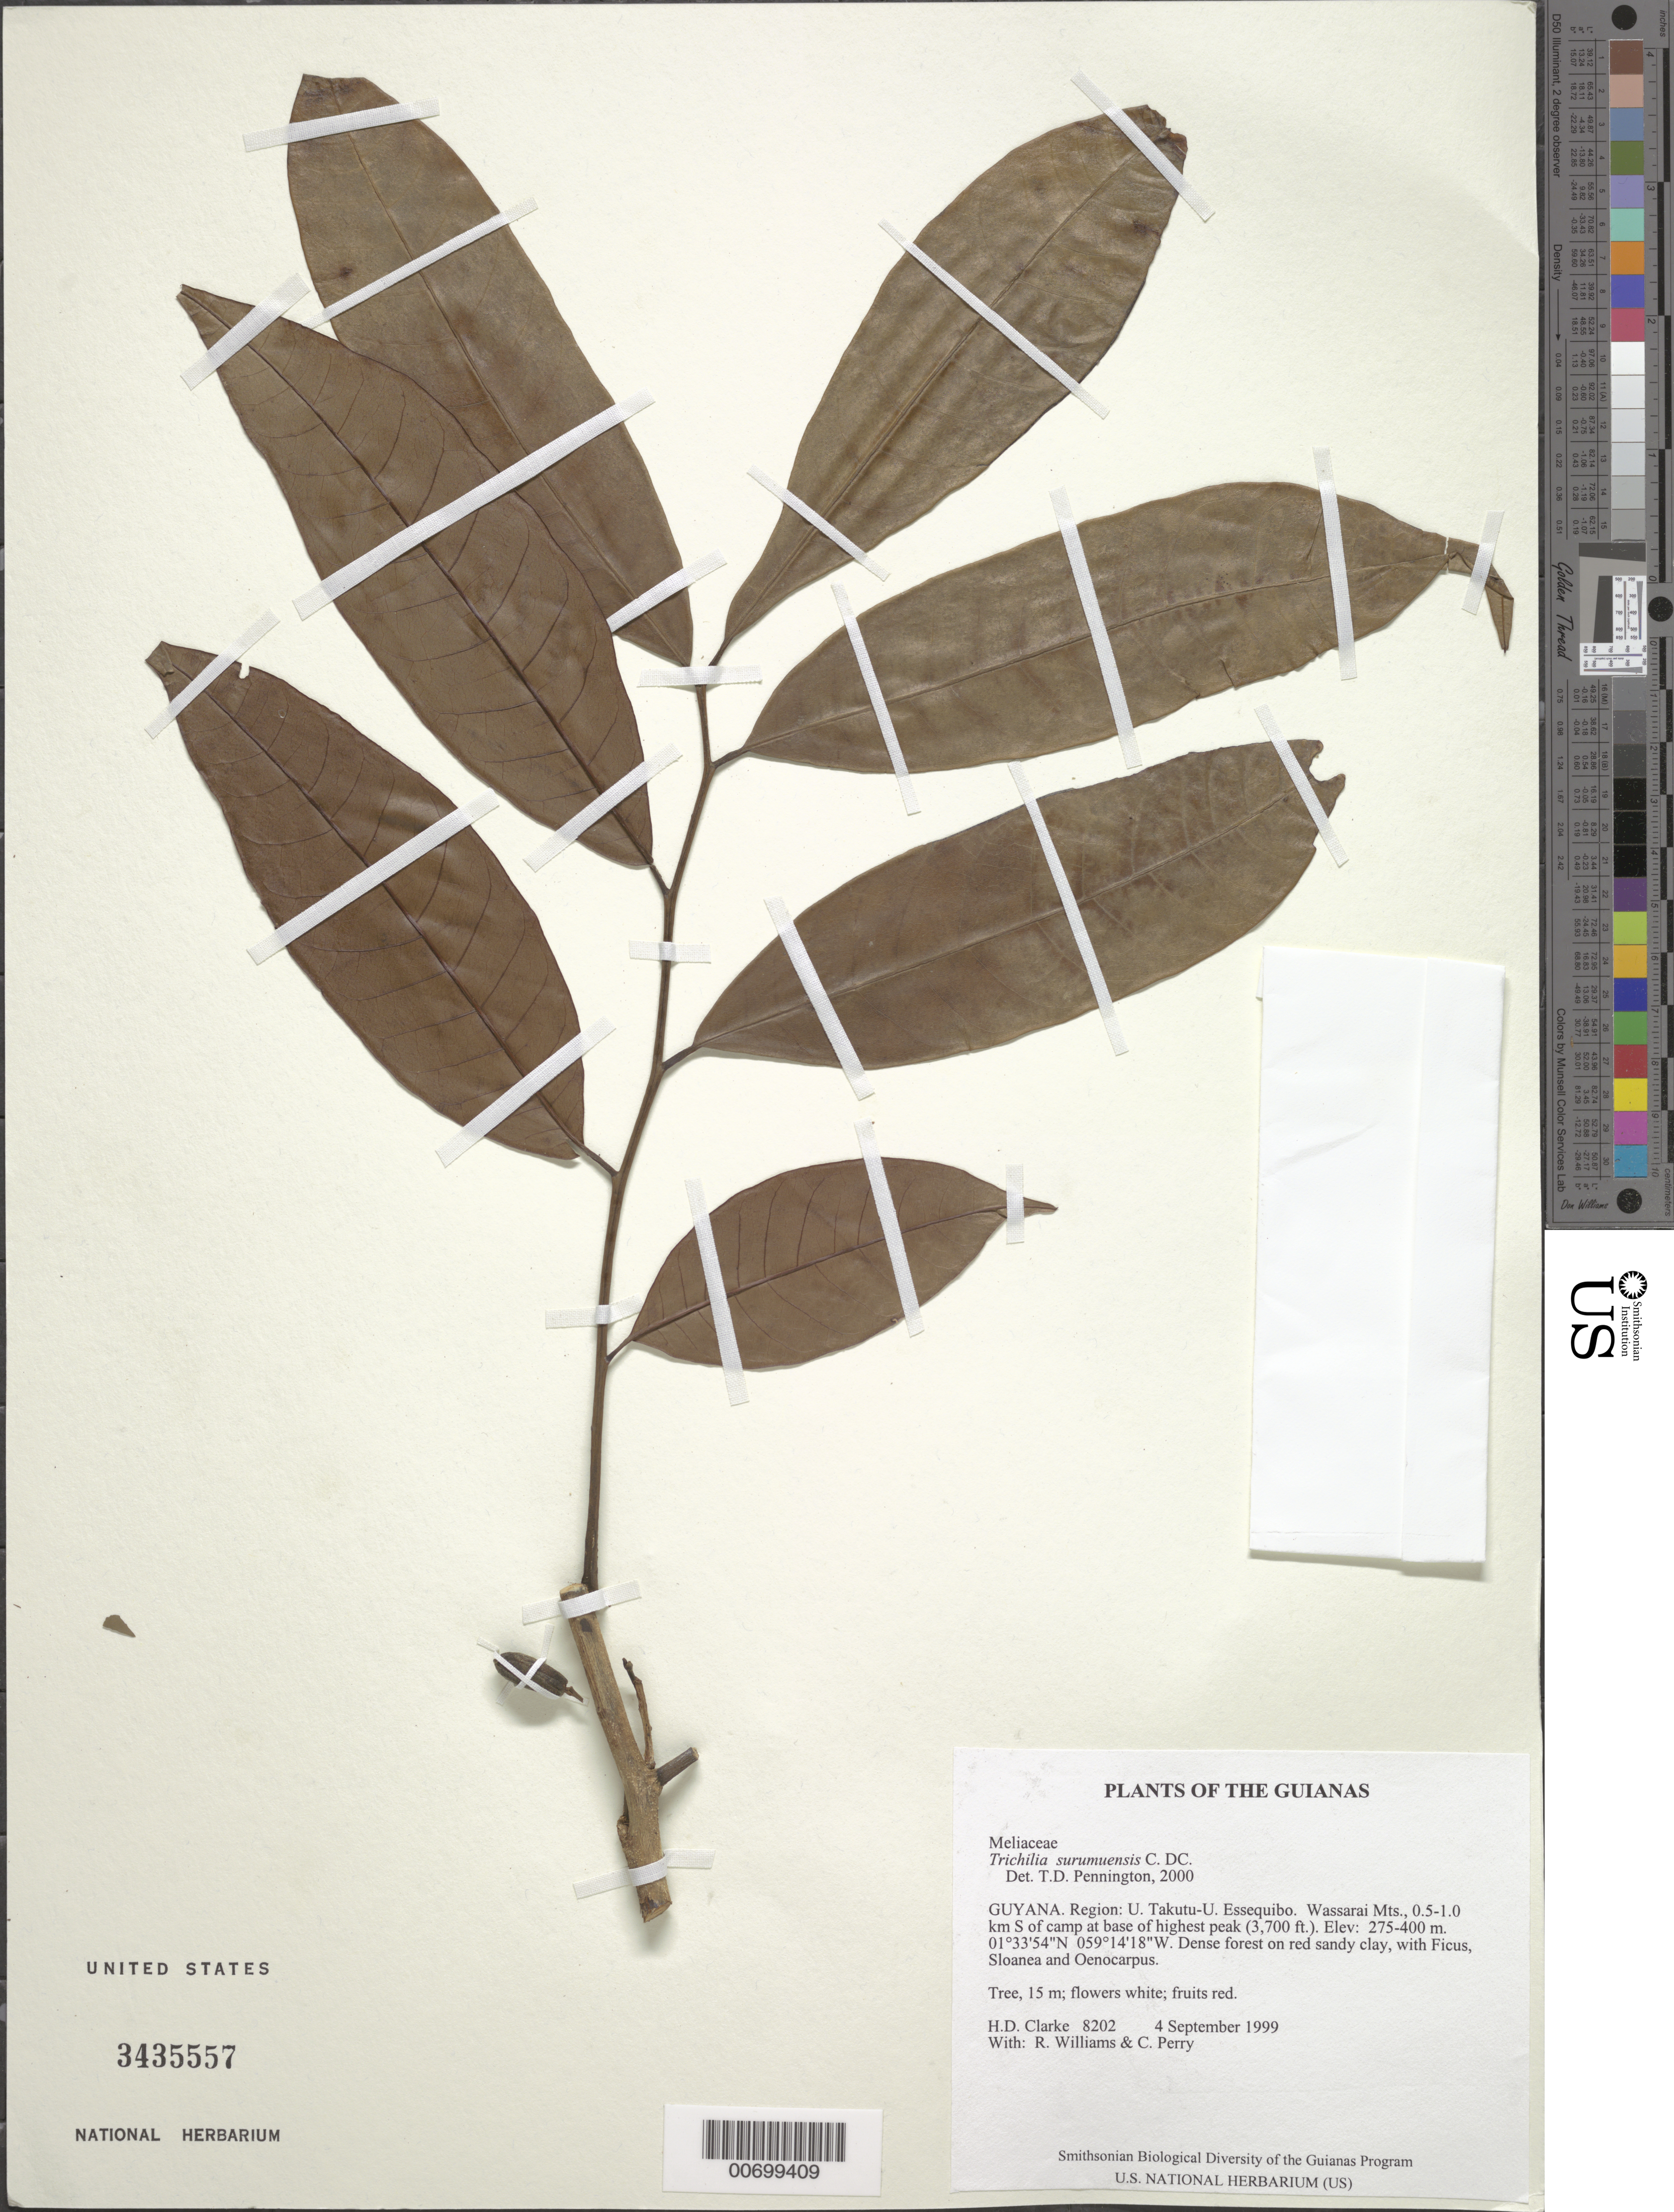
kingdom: Plantae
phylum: Tracheophyta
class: Magnoliopsida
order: Sapindales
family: Meliaceae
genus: Trichilia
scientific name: Trichilia surumuensis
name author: C. DC.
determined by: Pennington, T. D., (K)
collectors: H. D. Clarke, R. Williams & C. Perry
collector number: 8202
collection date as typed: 4 September 1999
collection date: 1999-09-04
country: Guyana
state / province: U. Takutu-U. Essequibo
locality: Wassarai Mts., 0.5-1.0 km S of camp at base of highest peak (3,700 ft.)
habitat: Dense forest on red sandy clay, with Ficus, Sloanea and Oenocarpus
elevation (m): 275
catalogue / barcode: US 3435557